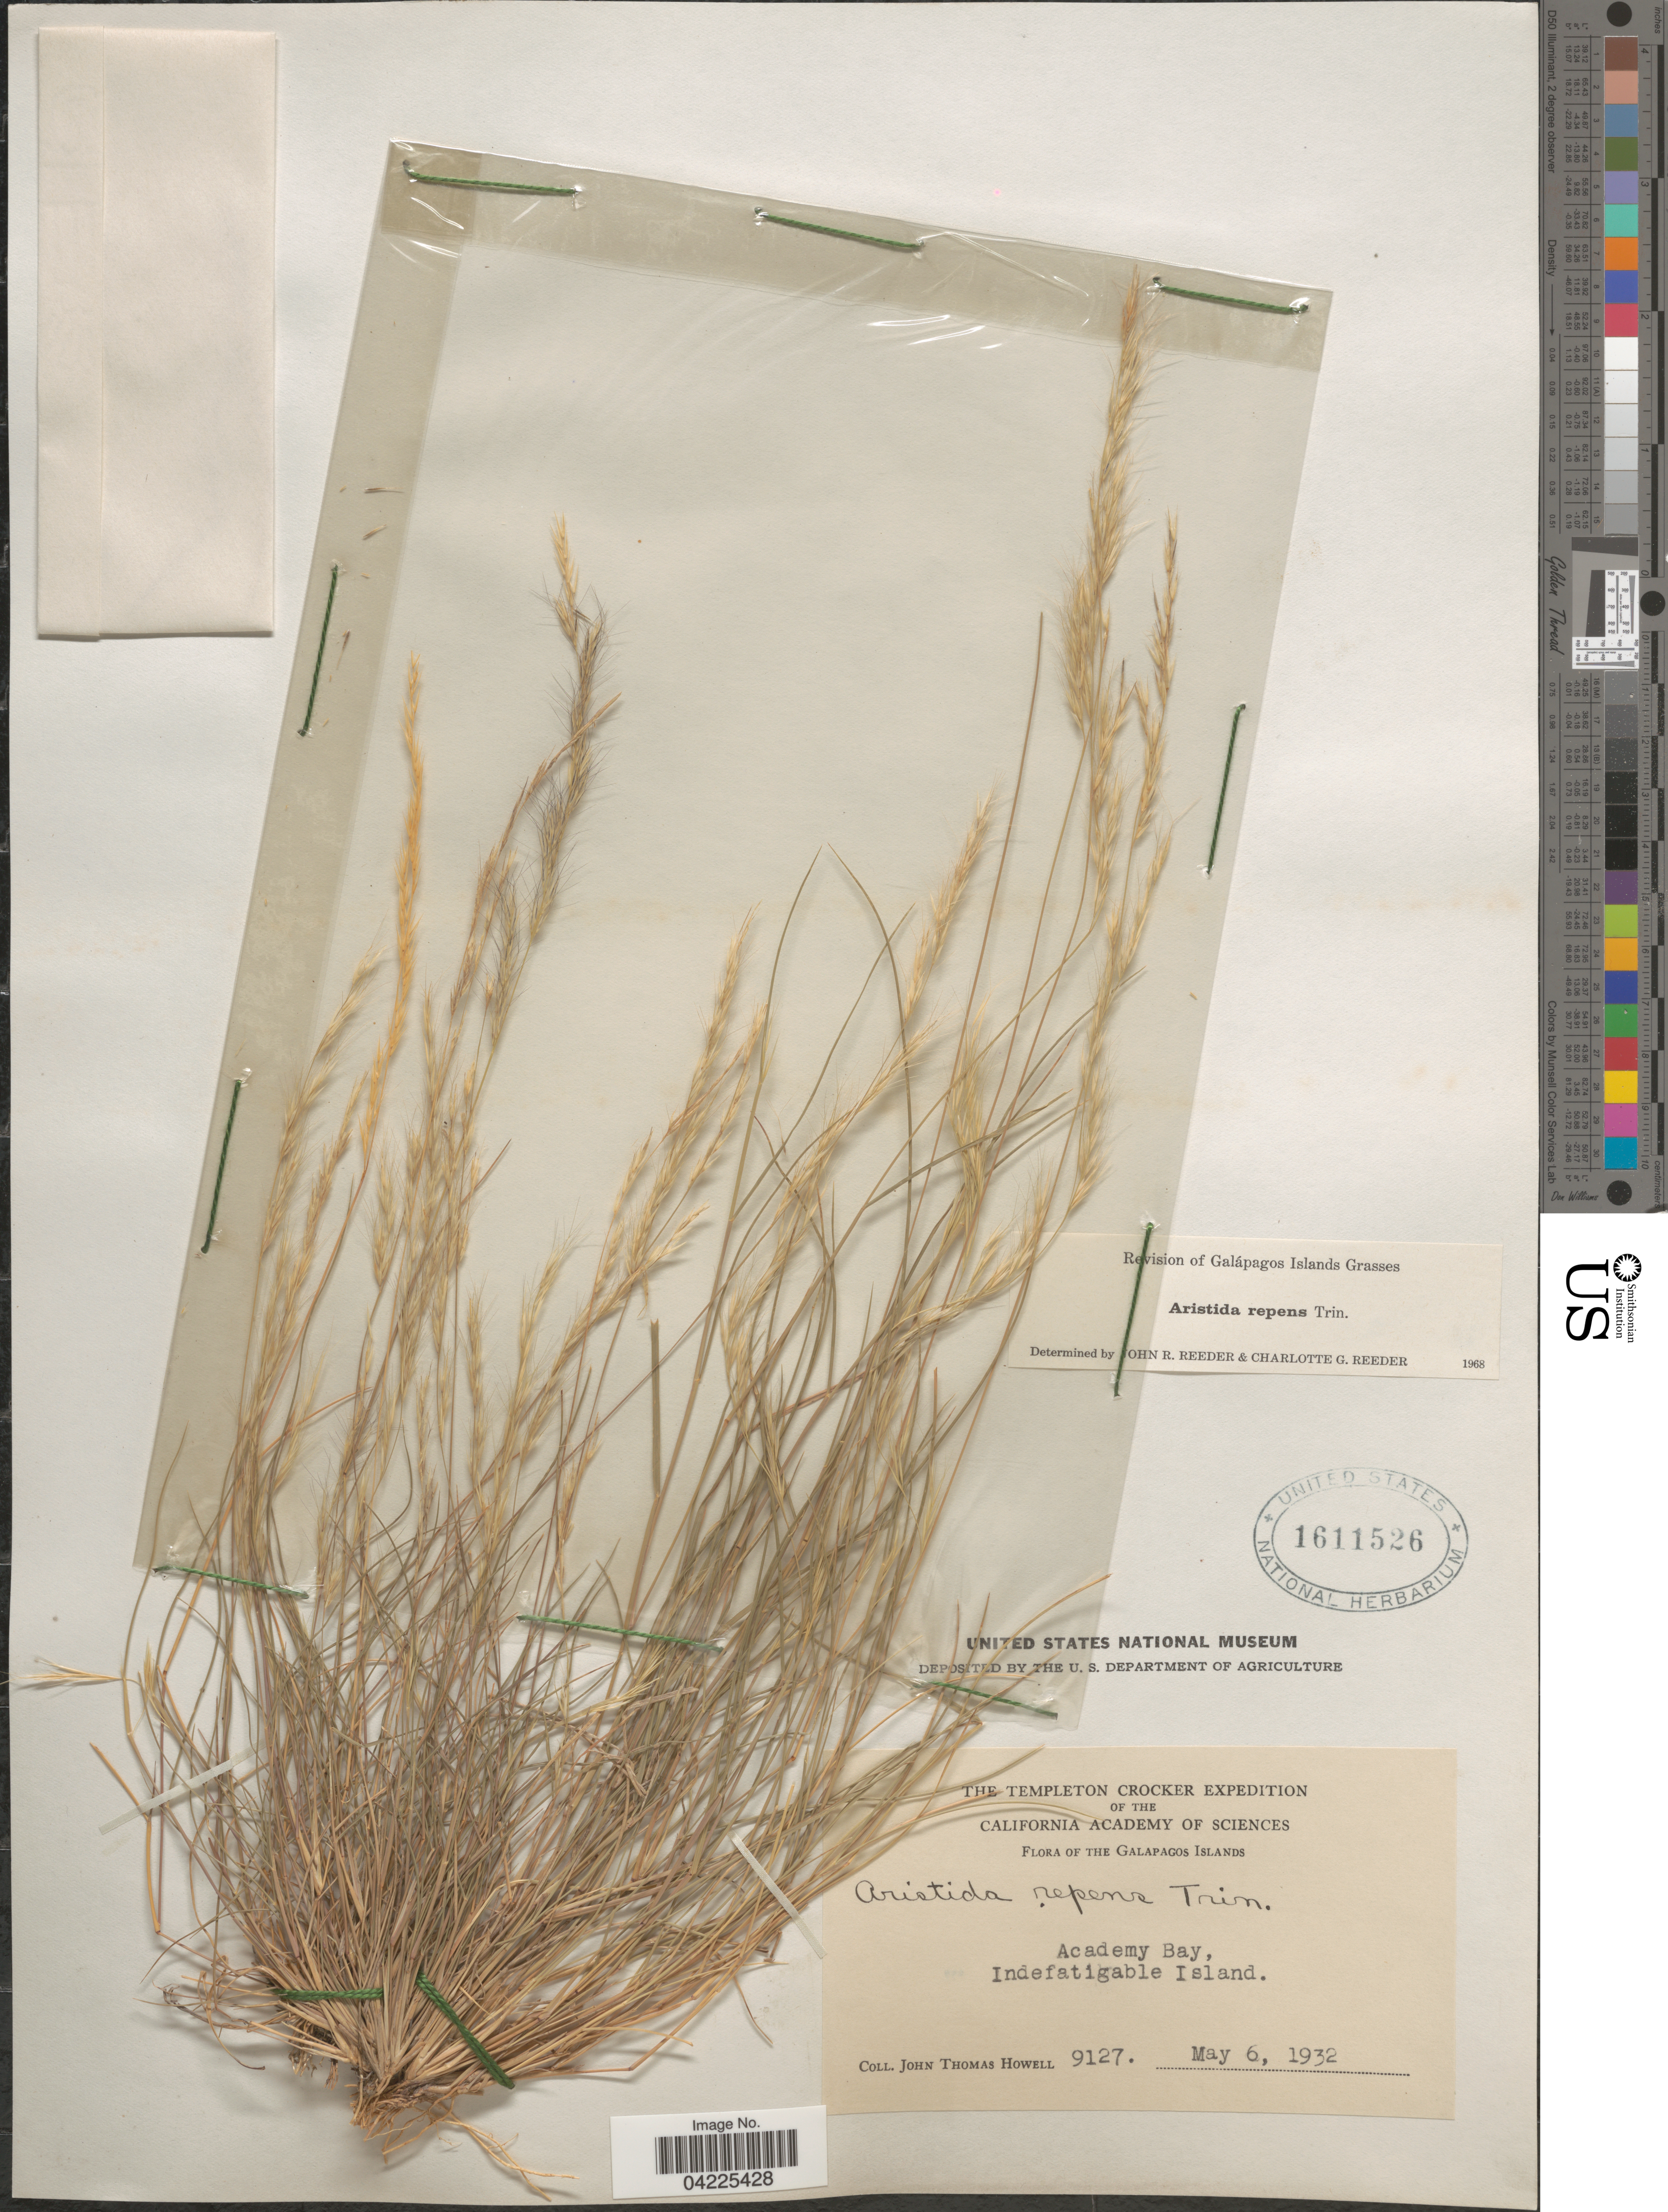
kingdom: Plantae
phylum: Tracheophyta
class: Liliopsida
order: Poales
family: Poaceae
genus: Aristida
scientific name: Aristida repens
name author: Trin.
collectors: J. T. Howell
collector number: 9127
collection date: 1932-05-06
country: Ecuador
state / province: Colón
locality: The Templeton Crocker Expedition. The Galapagos Islands. Academy Bay, Indefatigable Island.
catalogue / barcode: US 1611526